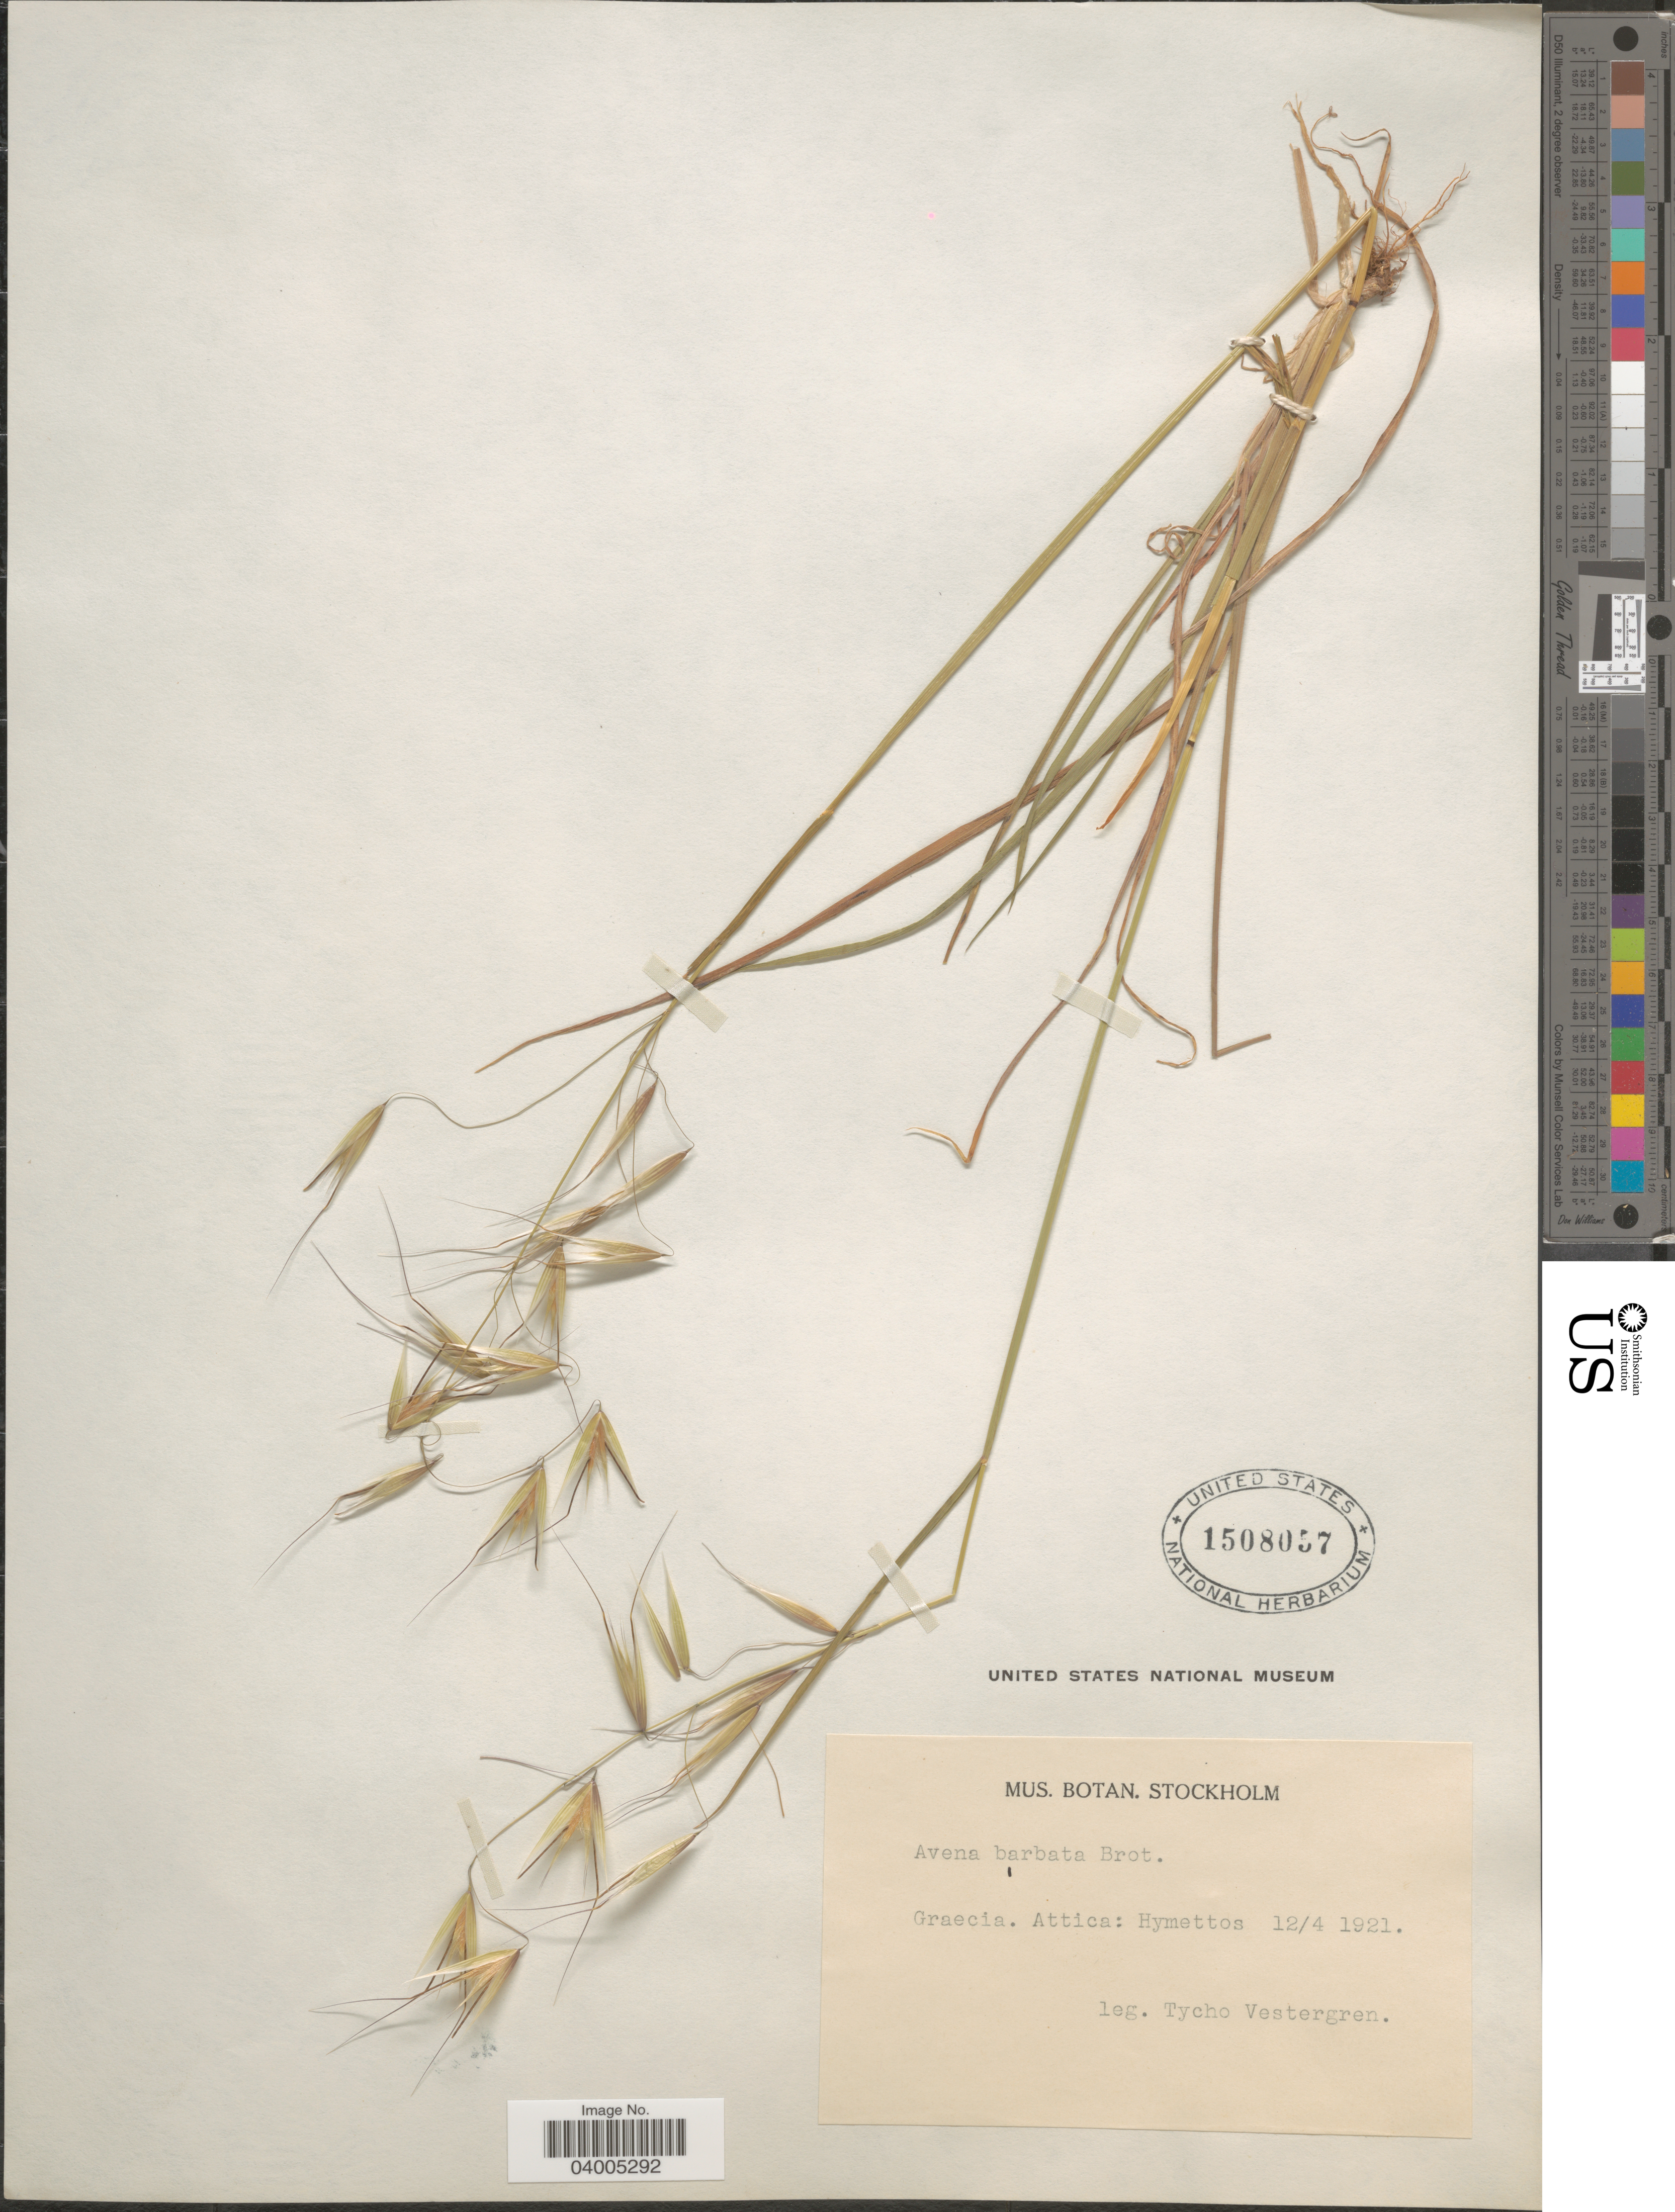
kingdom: Plantae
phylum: Tracheophyta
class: Liliopsida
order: Poales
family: Poaceae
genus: Avena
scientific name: Avena barbata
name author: Pott ex Link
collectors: T. Vestergren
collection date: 1921-04-12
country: Greece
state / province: Attica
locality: Graecia. Hymettos.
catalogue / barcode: US 1508057